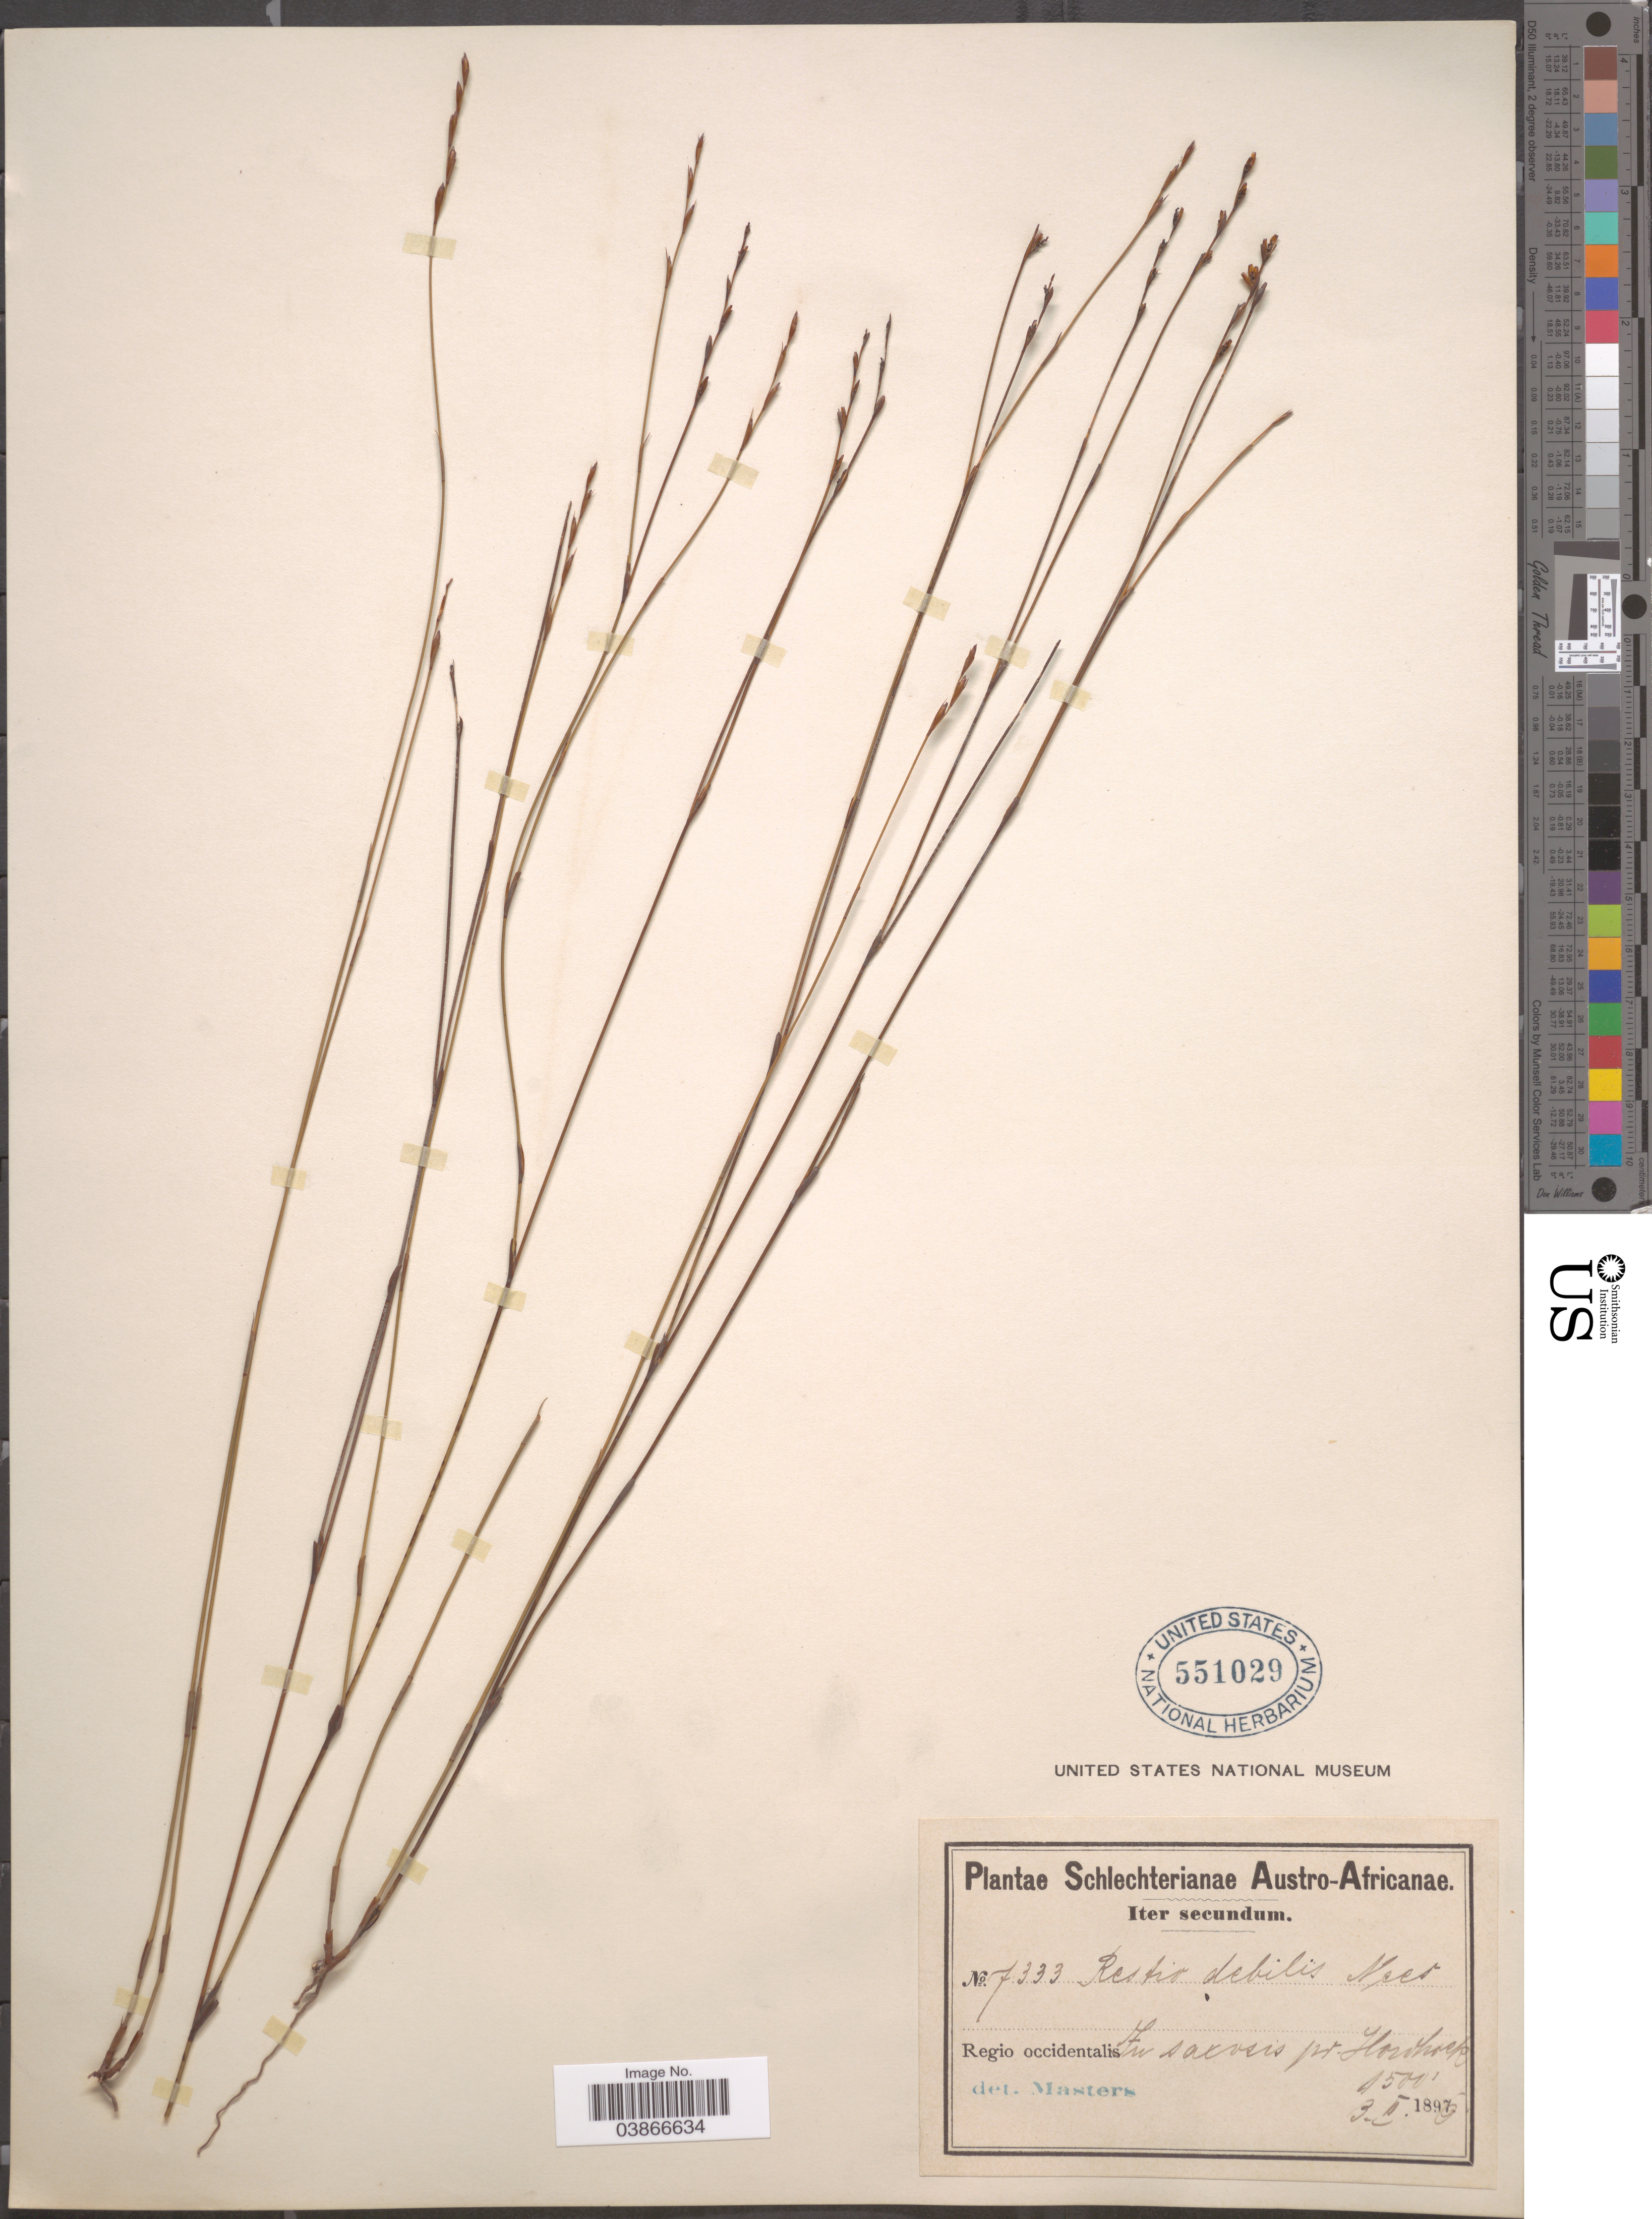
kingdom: Plantae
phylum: Tracheophyta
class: Liliopsida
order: Poales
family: Restionaceae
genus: Restio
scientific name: Restio debilis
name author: Nees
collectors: Schlechter, --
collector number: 7333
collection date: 1896-02-03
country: South Africa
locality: Austro-Africanae. Regio occidentalis: In saxosis pr. Howhoek.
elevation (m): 1372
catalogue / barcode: US 551029